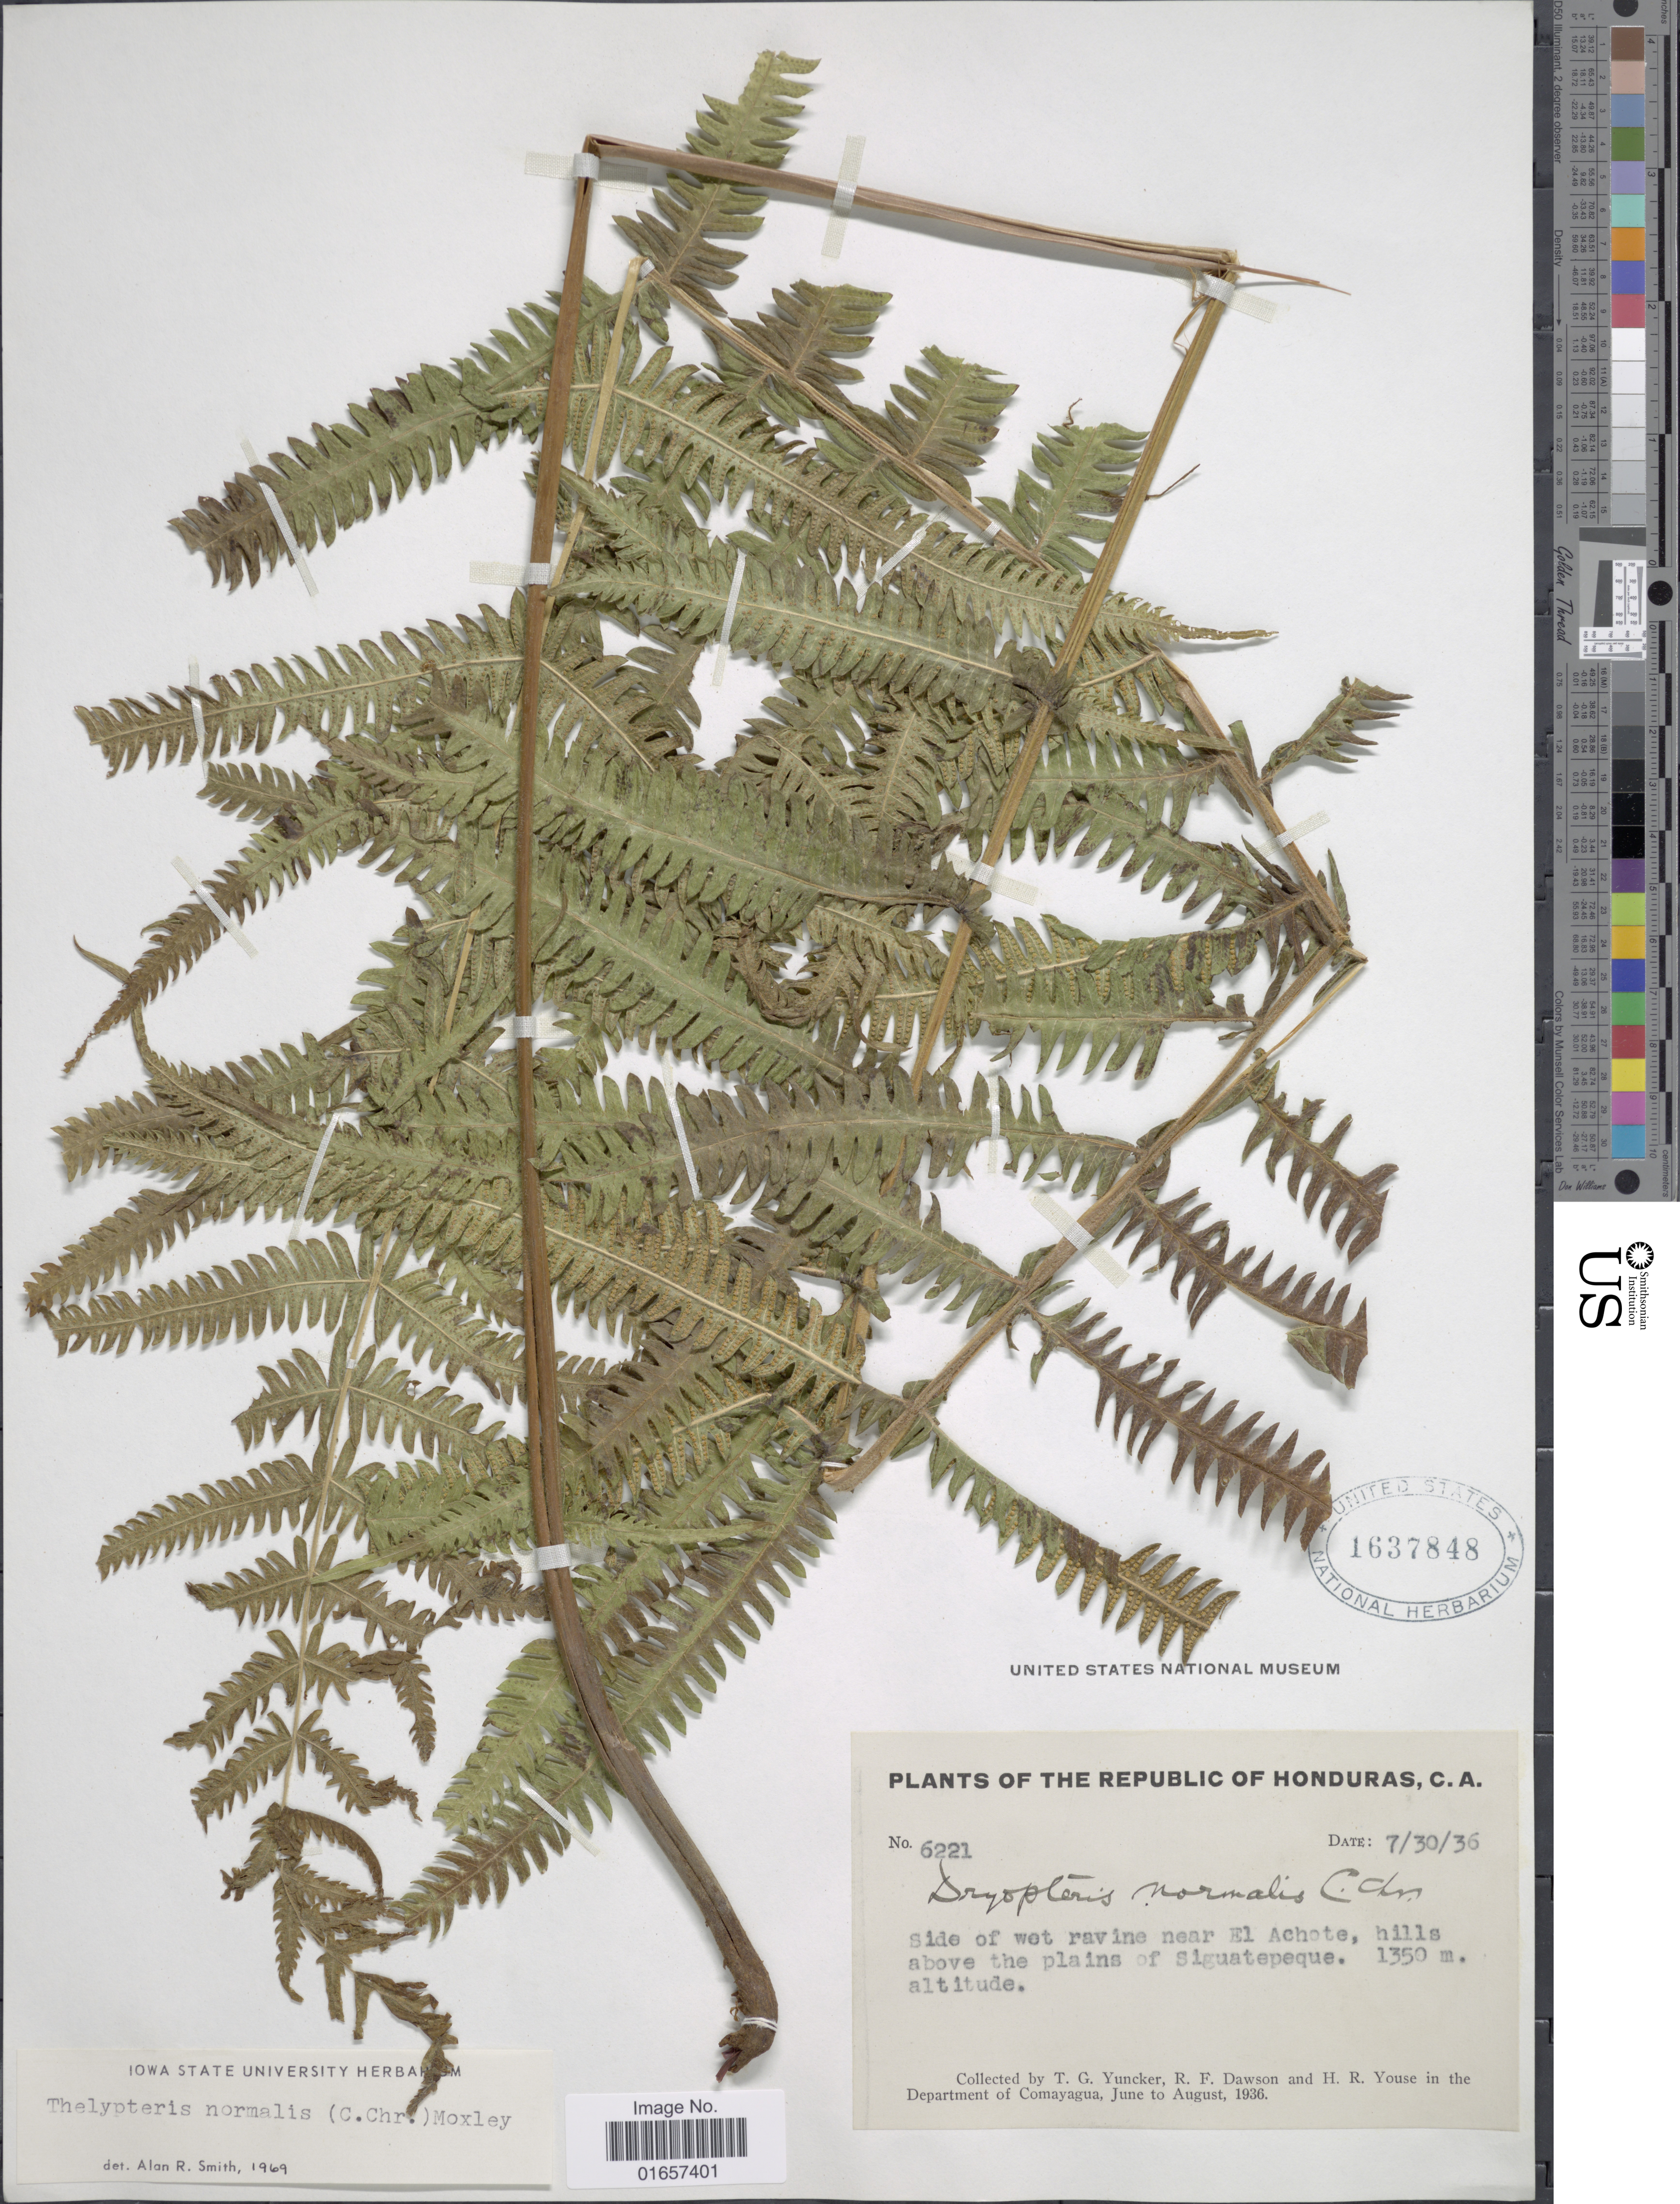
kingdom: Plantae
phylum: Tracheophyta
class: Polypodiopsida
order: Polypodiales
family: Thelypteridaceae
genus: Christella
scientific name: Christella kunthii comb. ined.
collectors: T. G. Yuncker, R. F. Dawson & H. Youse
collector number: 6221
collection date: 1936-07-30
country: Honduras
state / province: Comayagua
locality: The Republic of Honduras, C.A., side of wet ravine near El Achote, hills above the plains of Siguatepeque, department of Comayagua.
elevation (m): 1350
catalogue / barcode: US 1637848